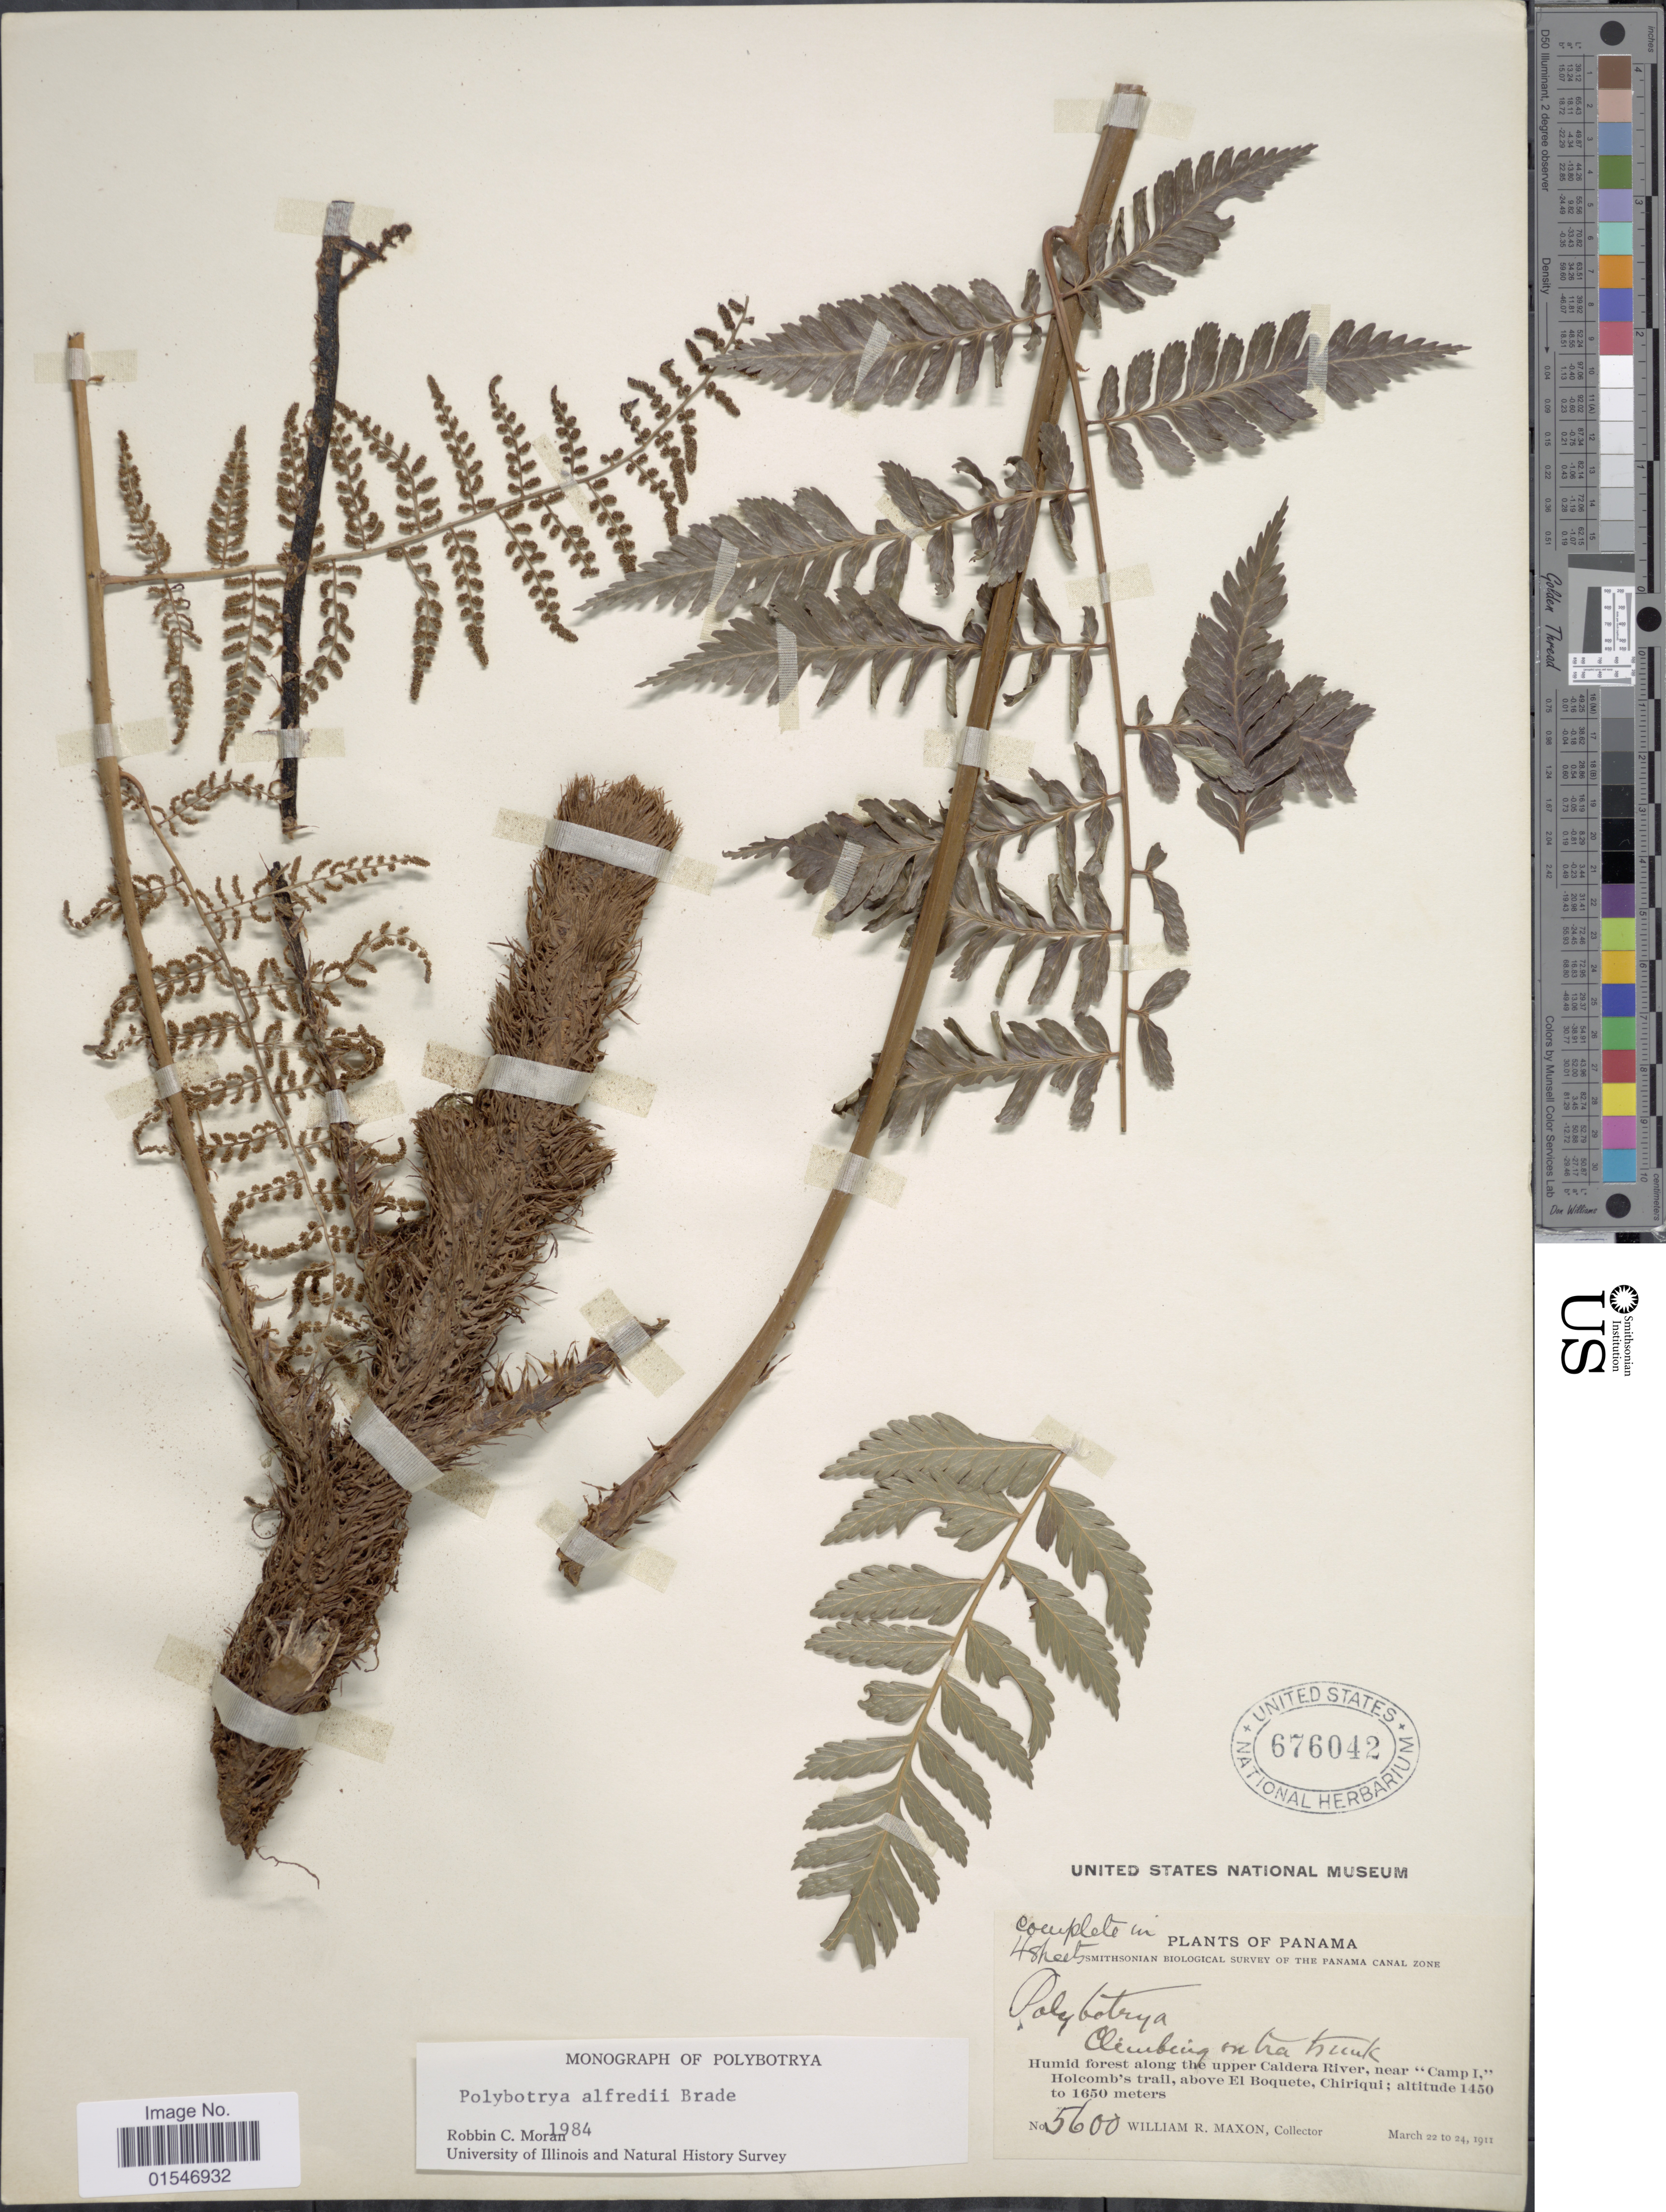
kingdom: Plantae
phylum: Tracheophyta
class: Polypodiopsida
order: Polypodiales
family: Dryopteridaceae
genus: Polybotrya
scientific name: Polybotrya alfredii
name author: Brade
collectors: W. R. Maxon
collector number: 5600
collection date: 1911-03-22/1911-03-24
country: Panama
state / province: Chiriqui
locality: Panama, Along the upper Caldera River near "Camp I, " Holcomb's trail, above El Boquete, Chirique.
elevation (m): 1450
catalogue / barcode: US 676042